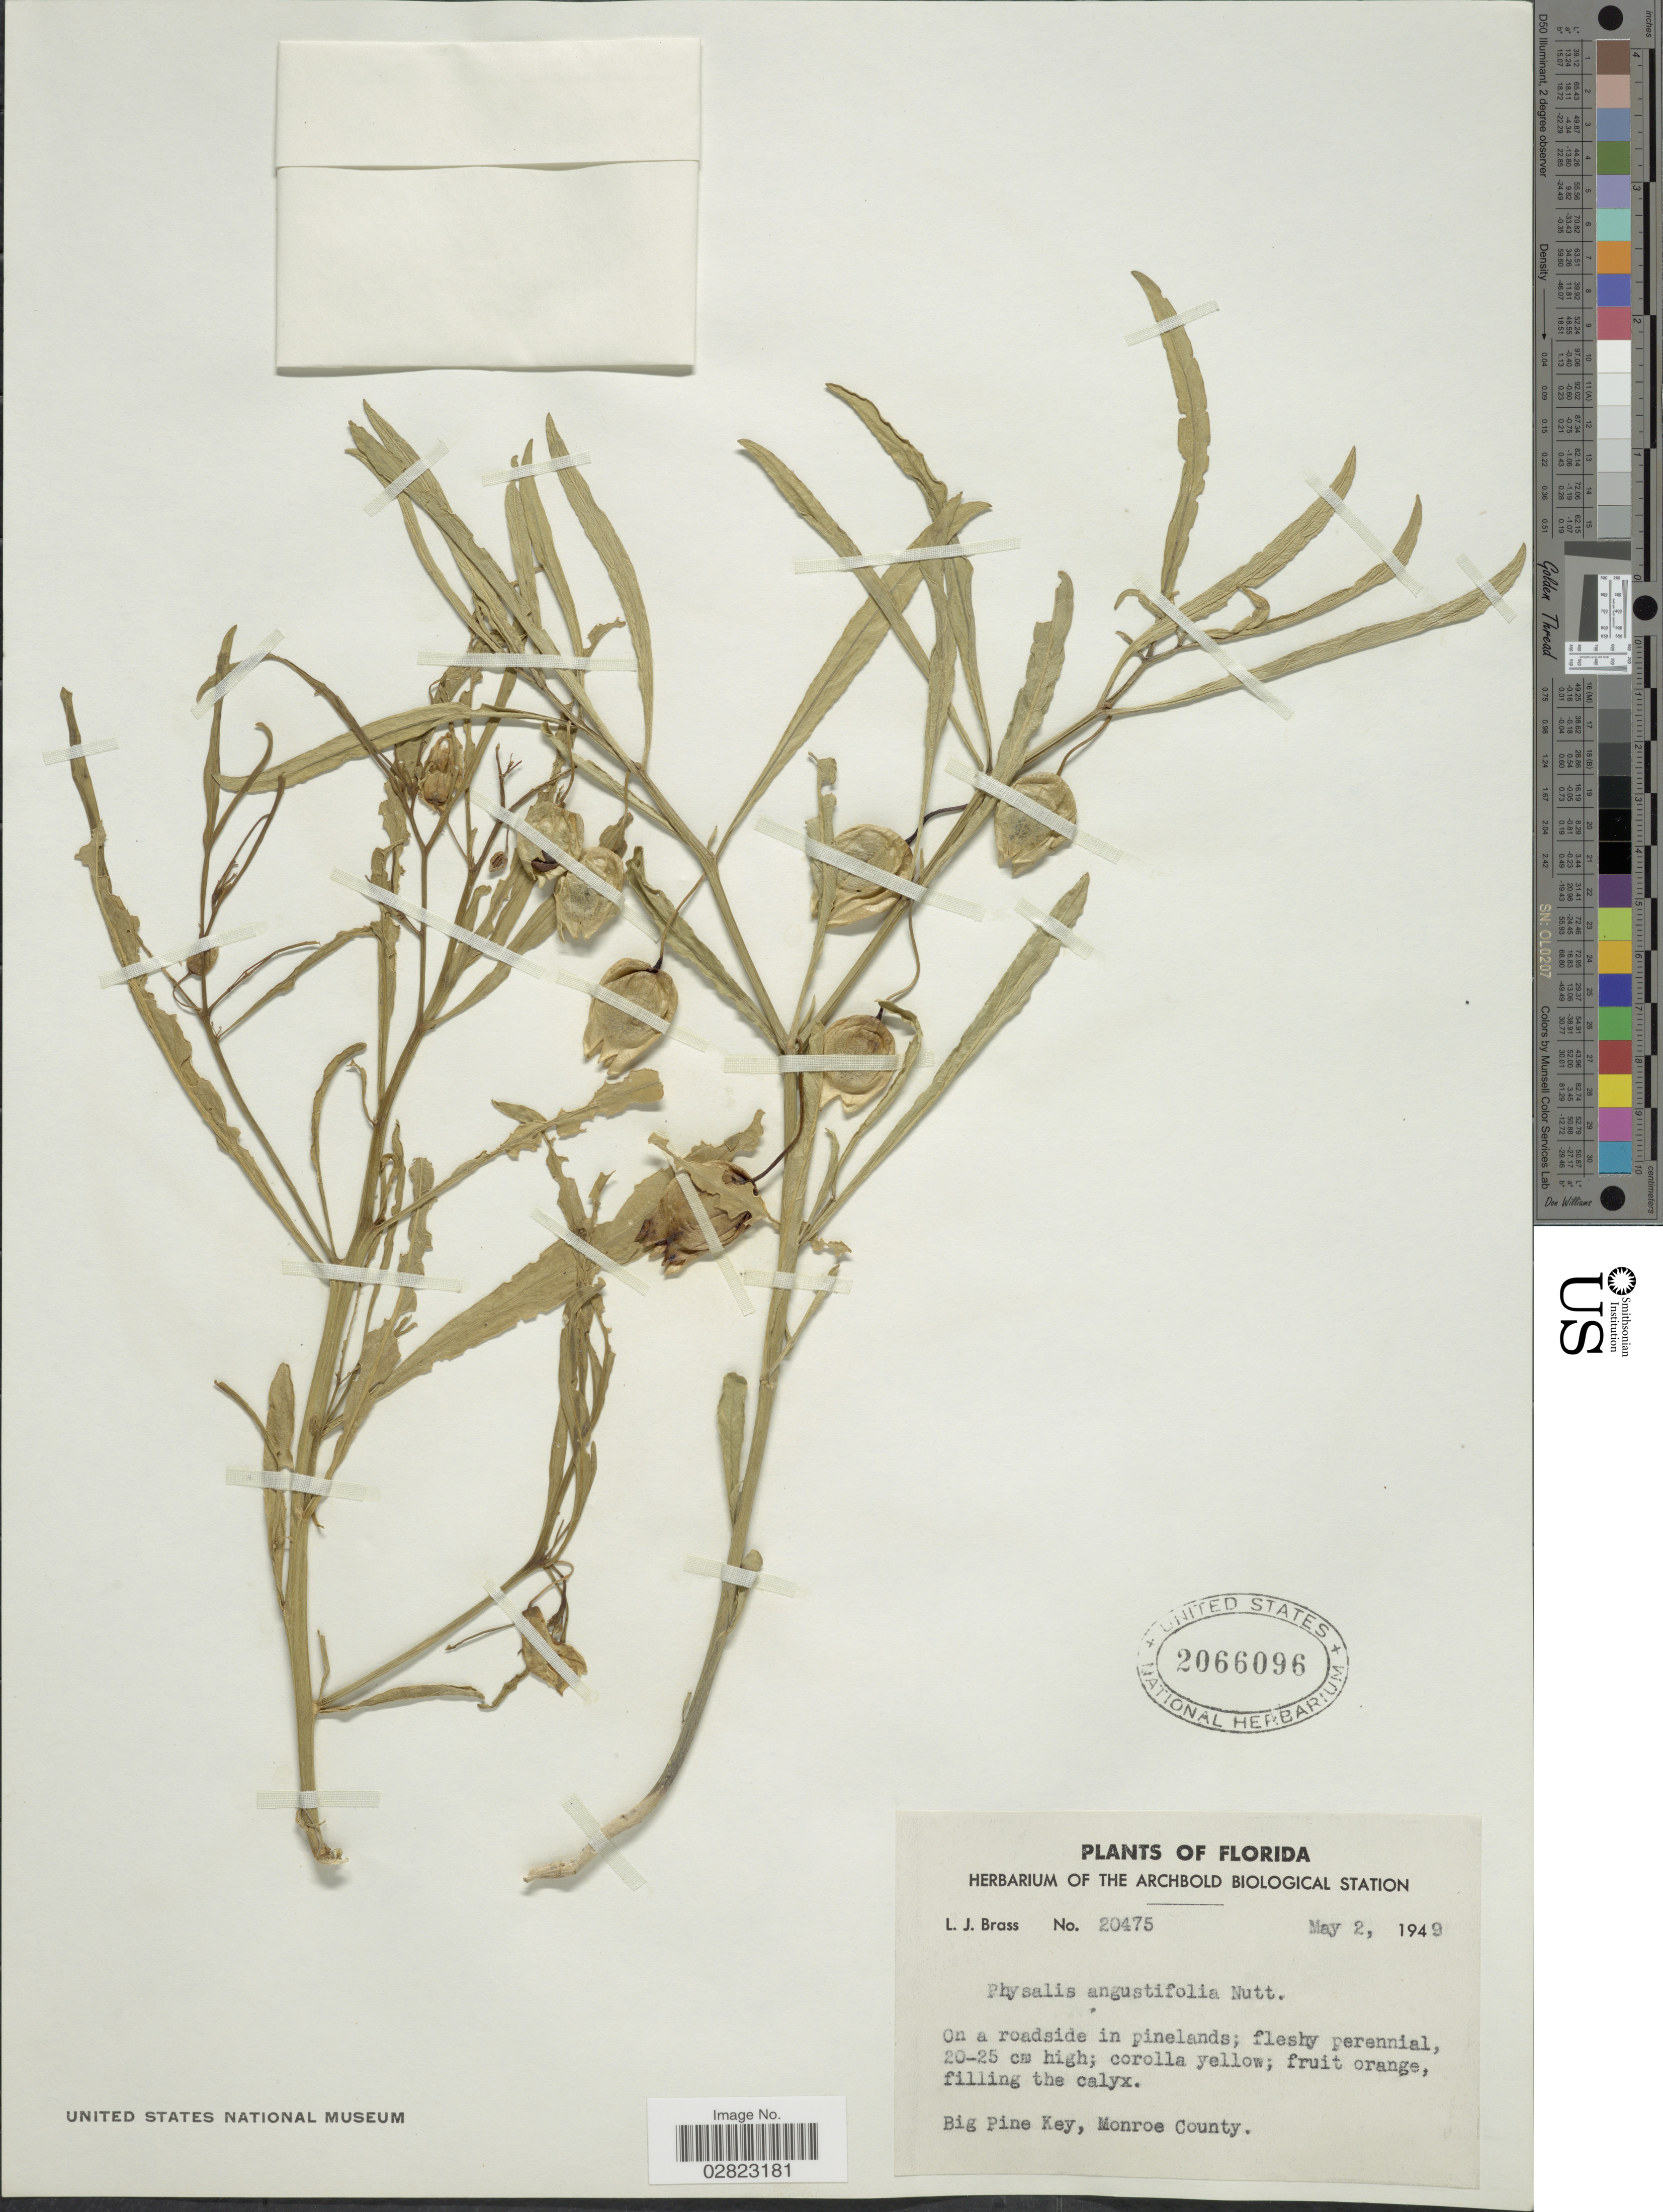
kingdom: Plantae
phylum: Tracheophyta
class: Magnoliopsida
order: Solanales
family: Solanaceae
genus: Physalis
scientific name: Physalis angustifolia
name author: Nutt.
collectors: L. J. Brass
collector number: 20475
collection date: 1949-05-02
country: United States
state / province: Florida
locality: On a roadside in pinelands. Big Pine Key, Monroe County.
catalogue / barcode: US 2066096